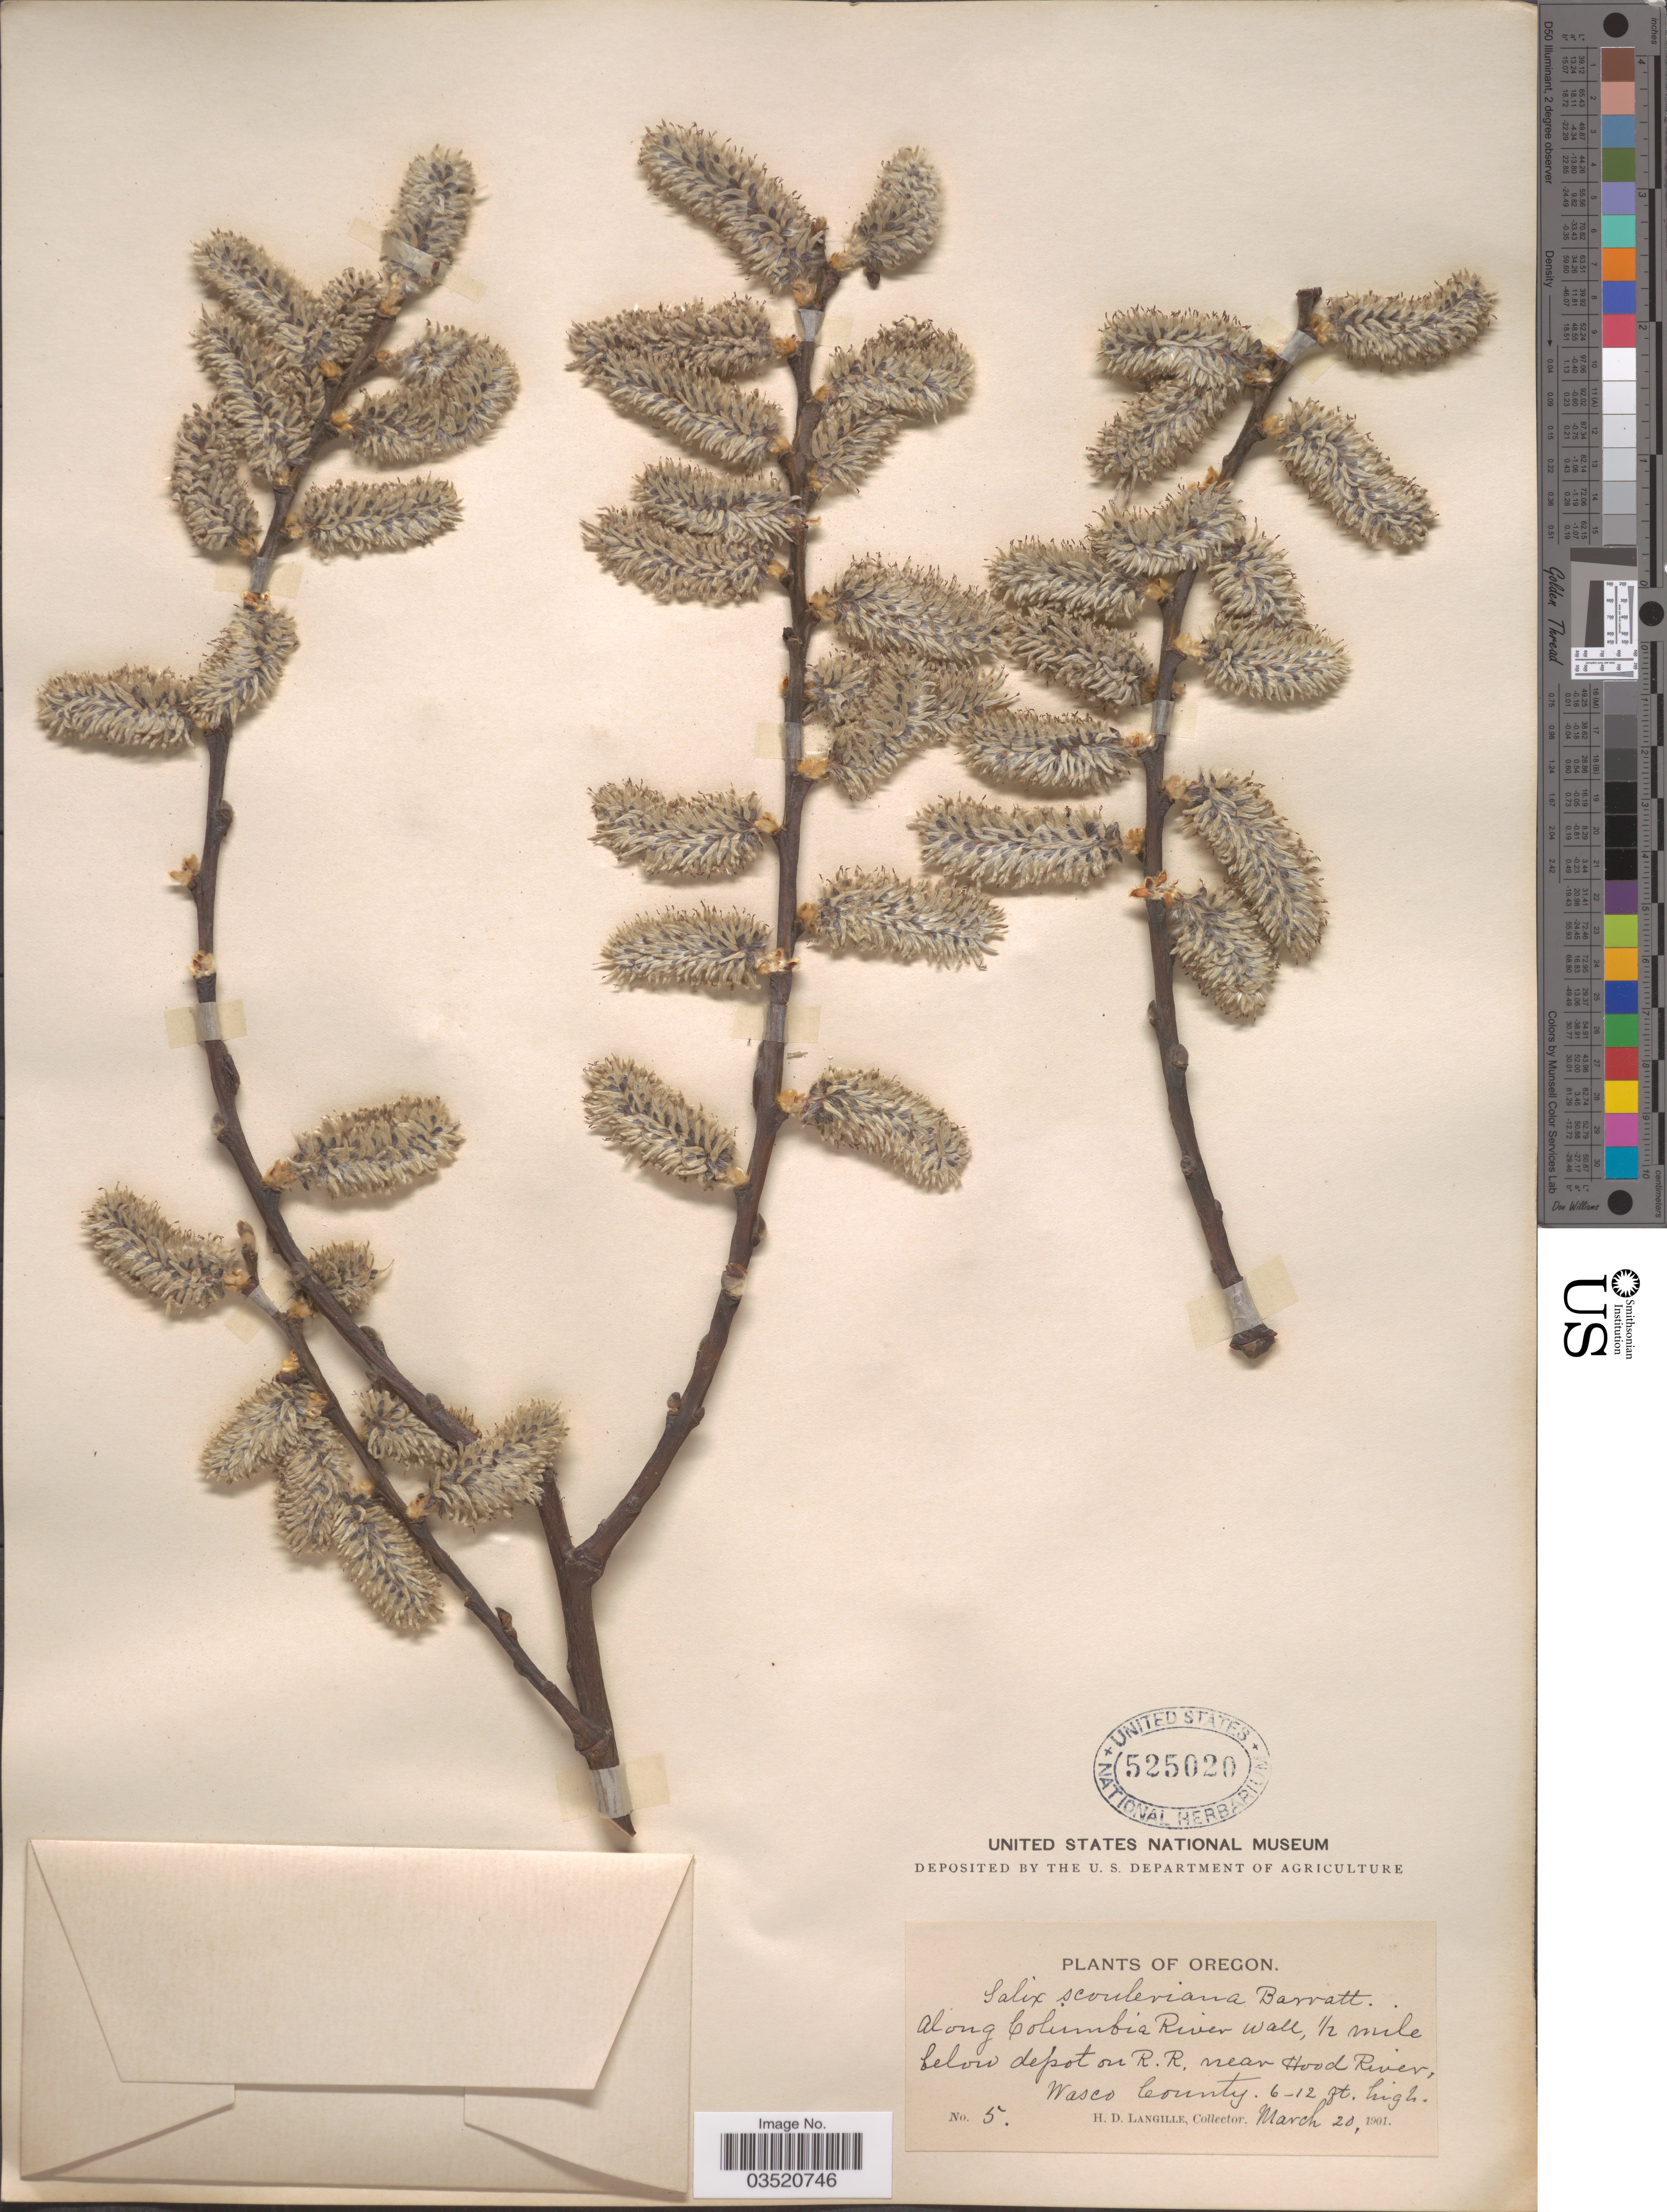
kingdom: Plantae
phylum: Tracheophyta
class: Magnoliopsida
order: Malpighiales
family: Salicaceae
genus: Salix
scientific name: Salix scouleriana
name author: Barratt ex Hook.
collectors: H. Langille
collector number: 5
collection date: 1901-03-20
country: United States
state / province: Oregon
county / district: Wasco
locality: Along Columbia River Wall, ½ mile below depot on R. R. near Hood River, Wasco County.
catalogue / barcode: US 525020